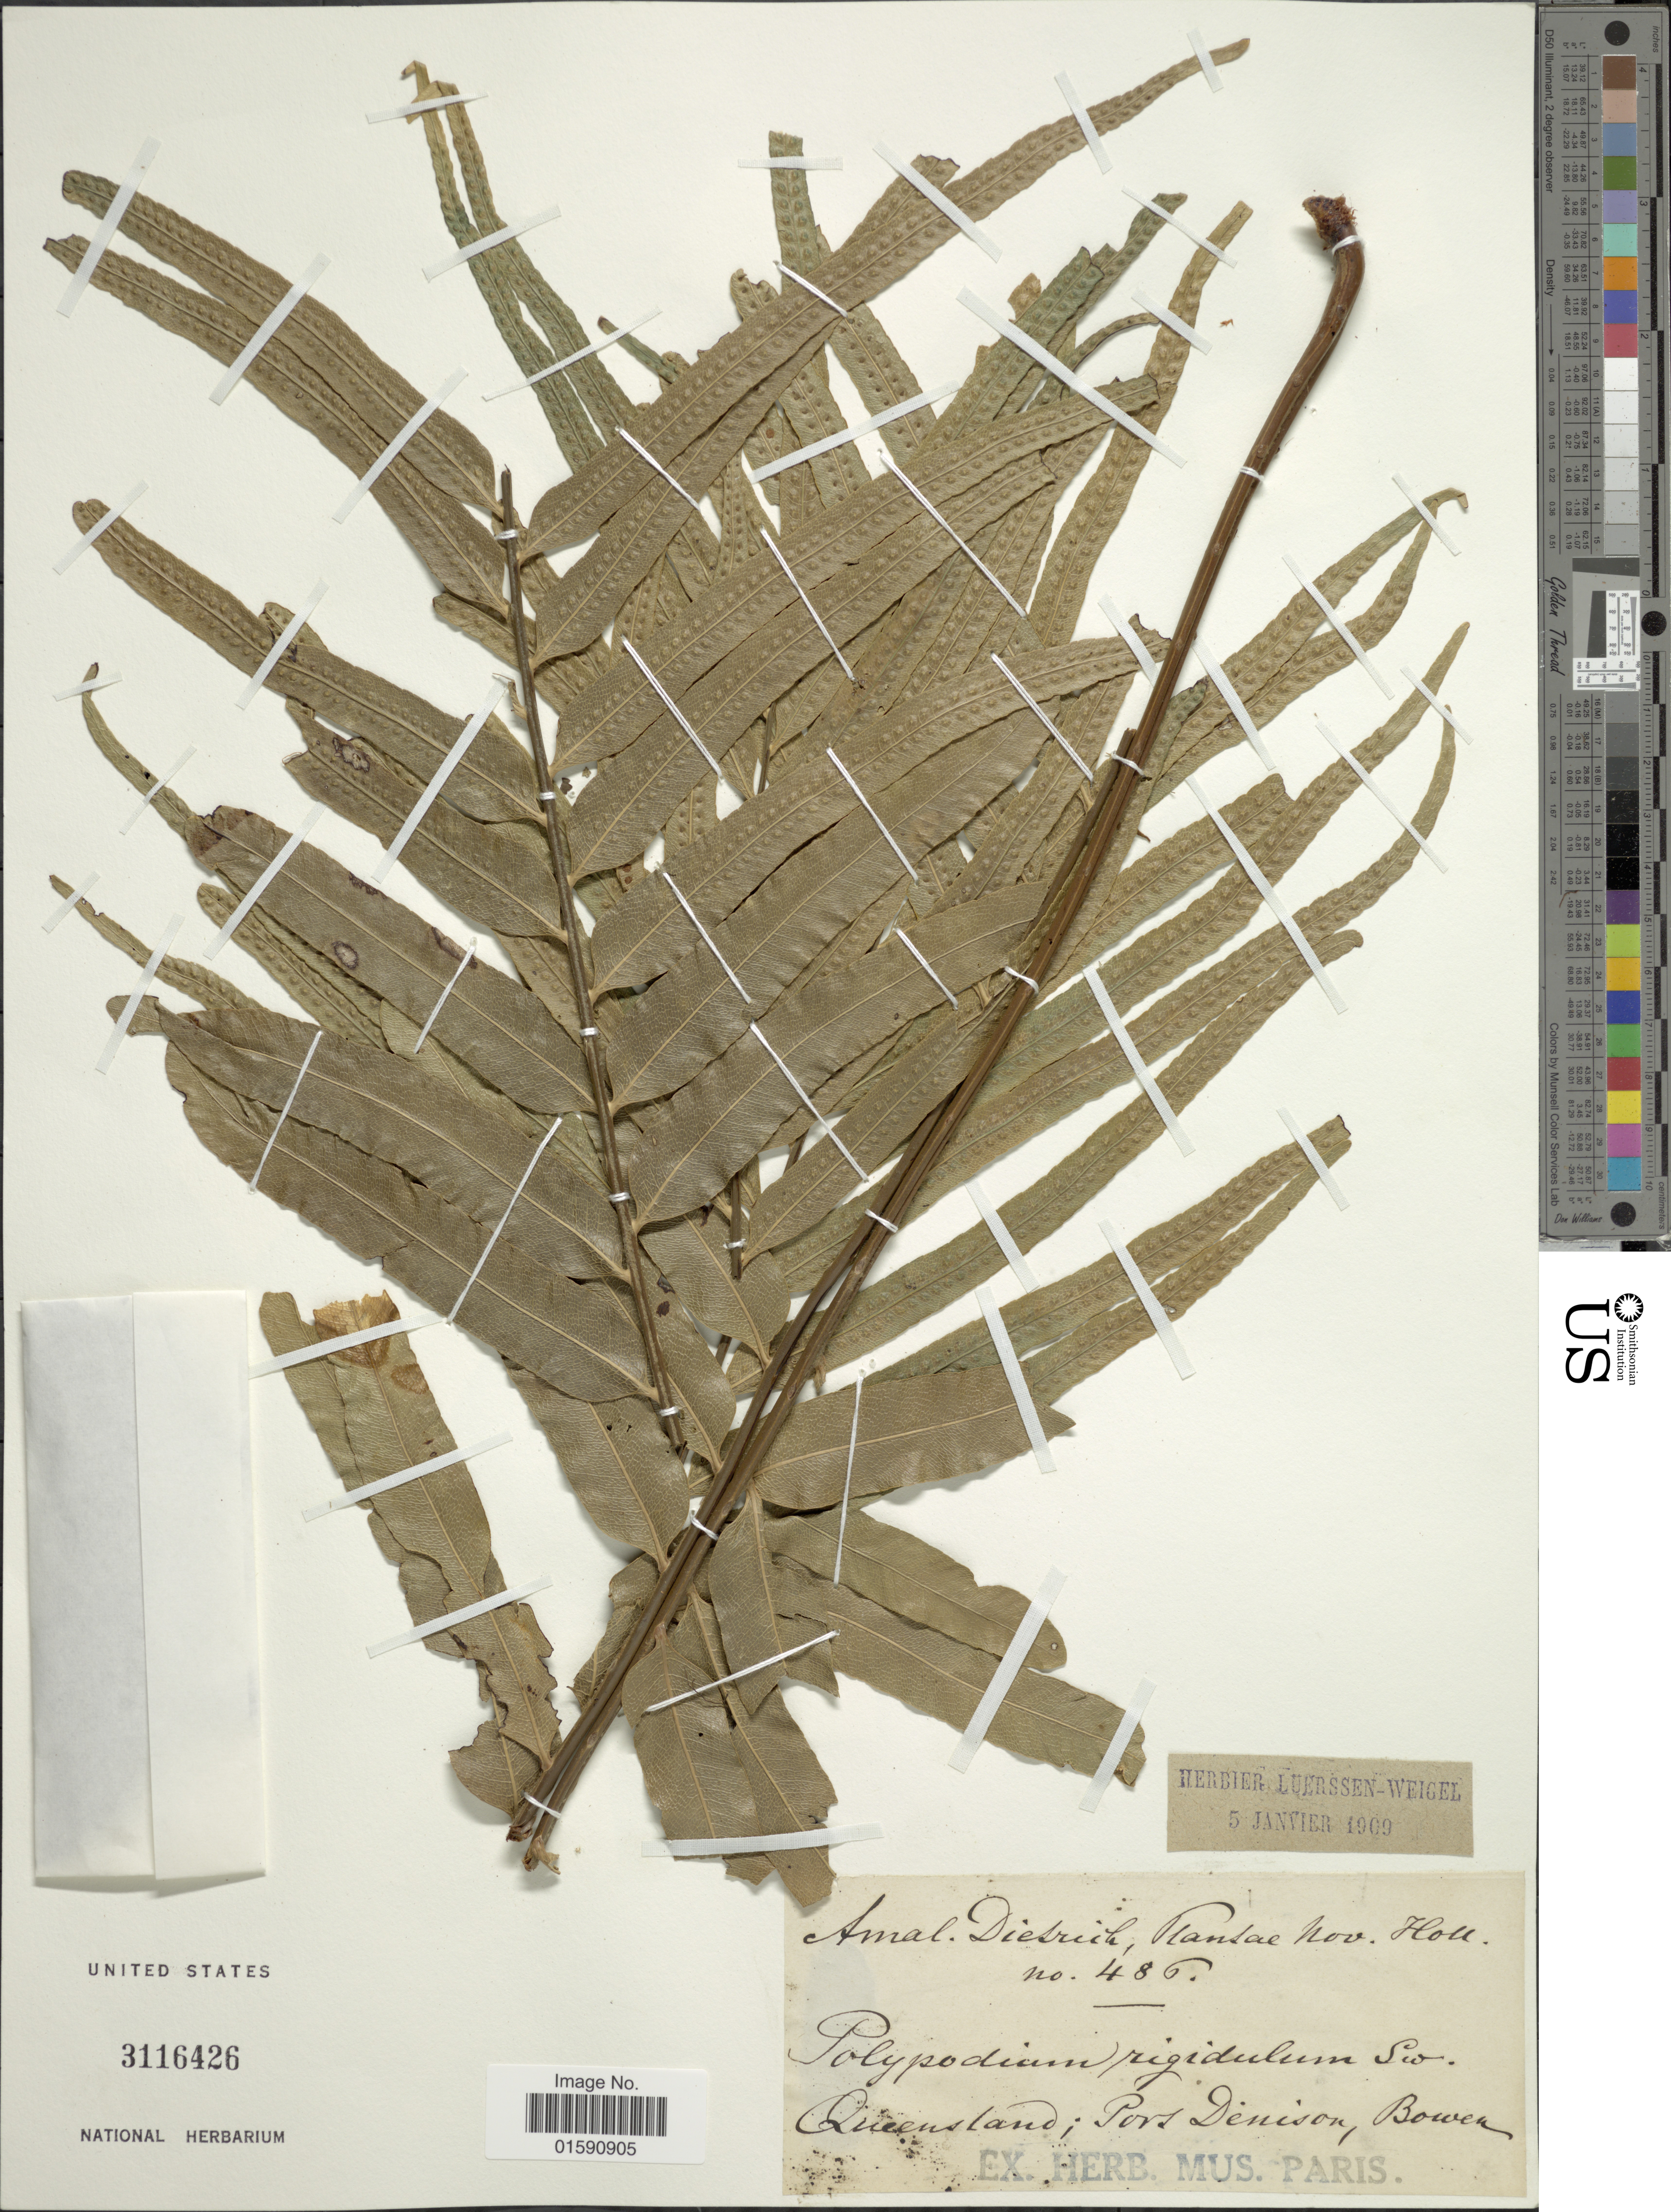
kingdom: Plantae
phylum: Tracheophyta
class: Polypodiopsida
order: Polypodiales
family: Polypodiaceae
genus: Drynaria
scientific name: Drynaria rigidula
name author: (Sw.) Bedd.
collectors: A. Dietrich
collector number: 486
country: Australia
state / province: Queensland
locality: Pors Denisen, Bowea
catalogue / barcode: US 3116426